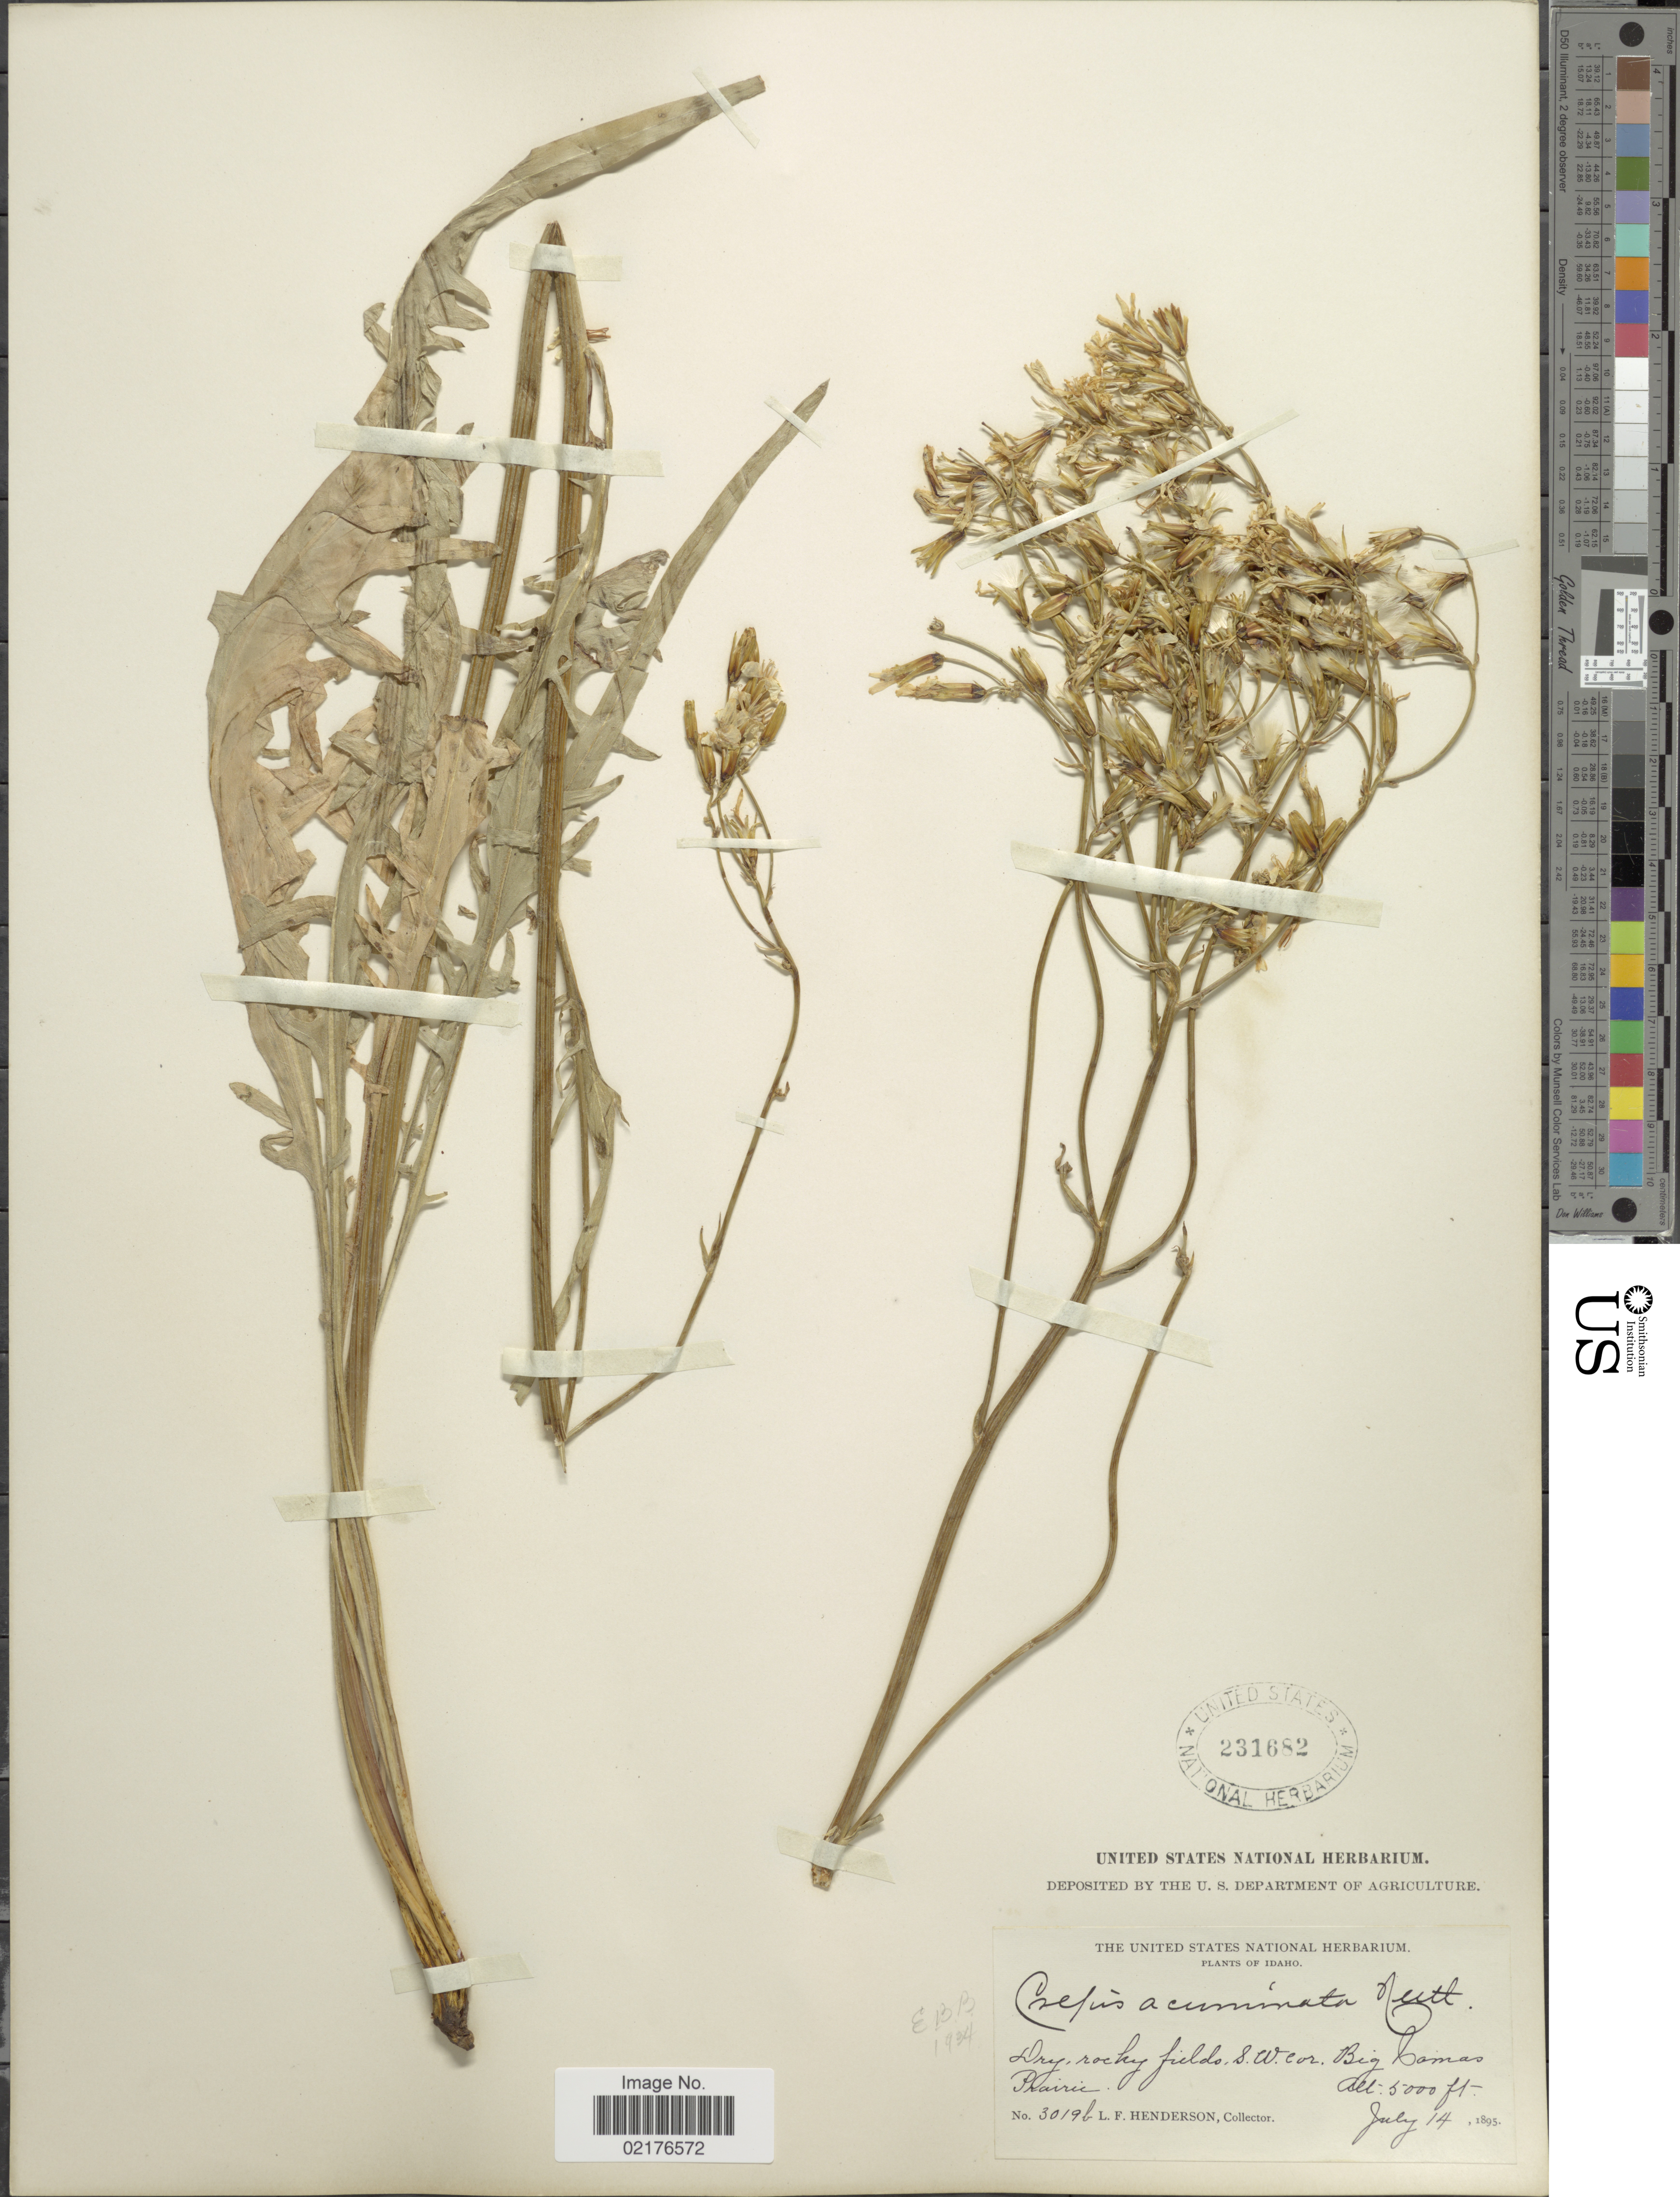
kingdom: Plantae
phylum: Tracheophyta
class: Magnoliopsida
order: Asterales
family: Asteraceae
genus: Crepis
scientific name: Crepis acuminata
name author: Nutt.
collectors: L. Henderson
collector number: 3019b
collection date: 1895-07-14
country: United States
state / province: Idaho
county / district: Blaine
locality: Dry rocky fields S.W. or Bg Lamas Prairie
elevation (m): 1524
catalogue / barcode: US 231682